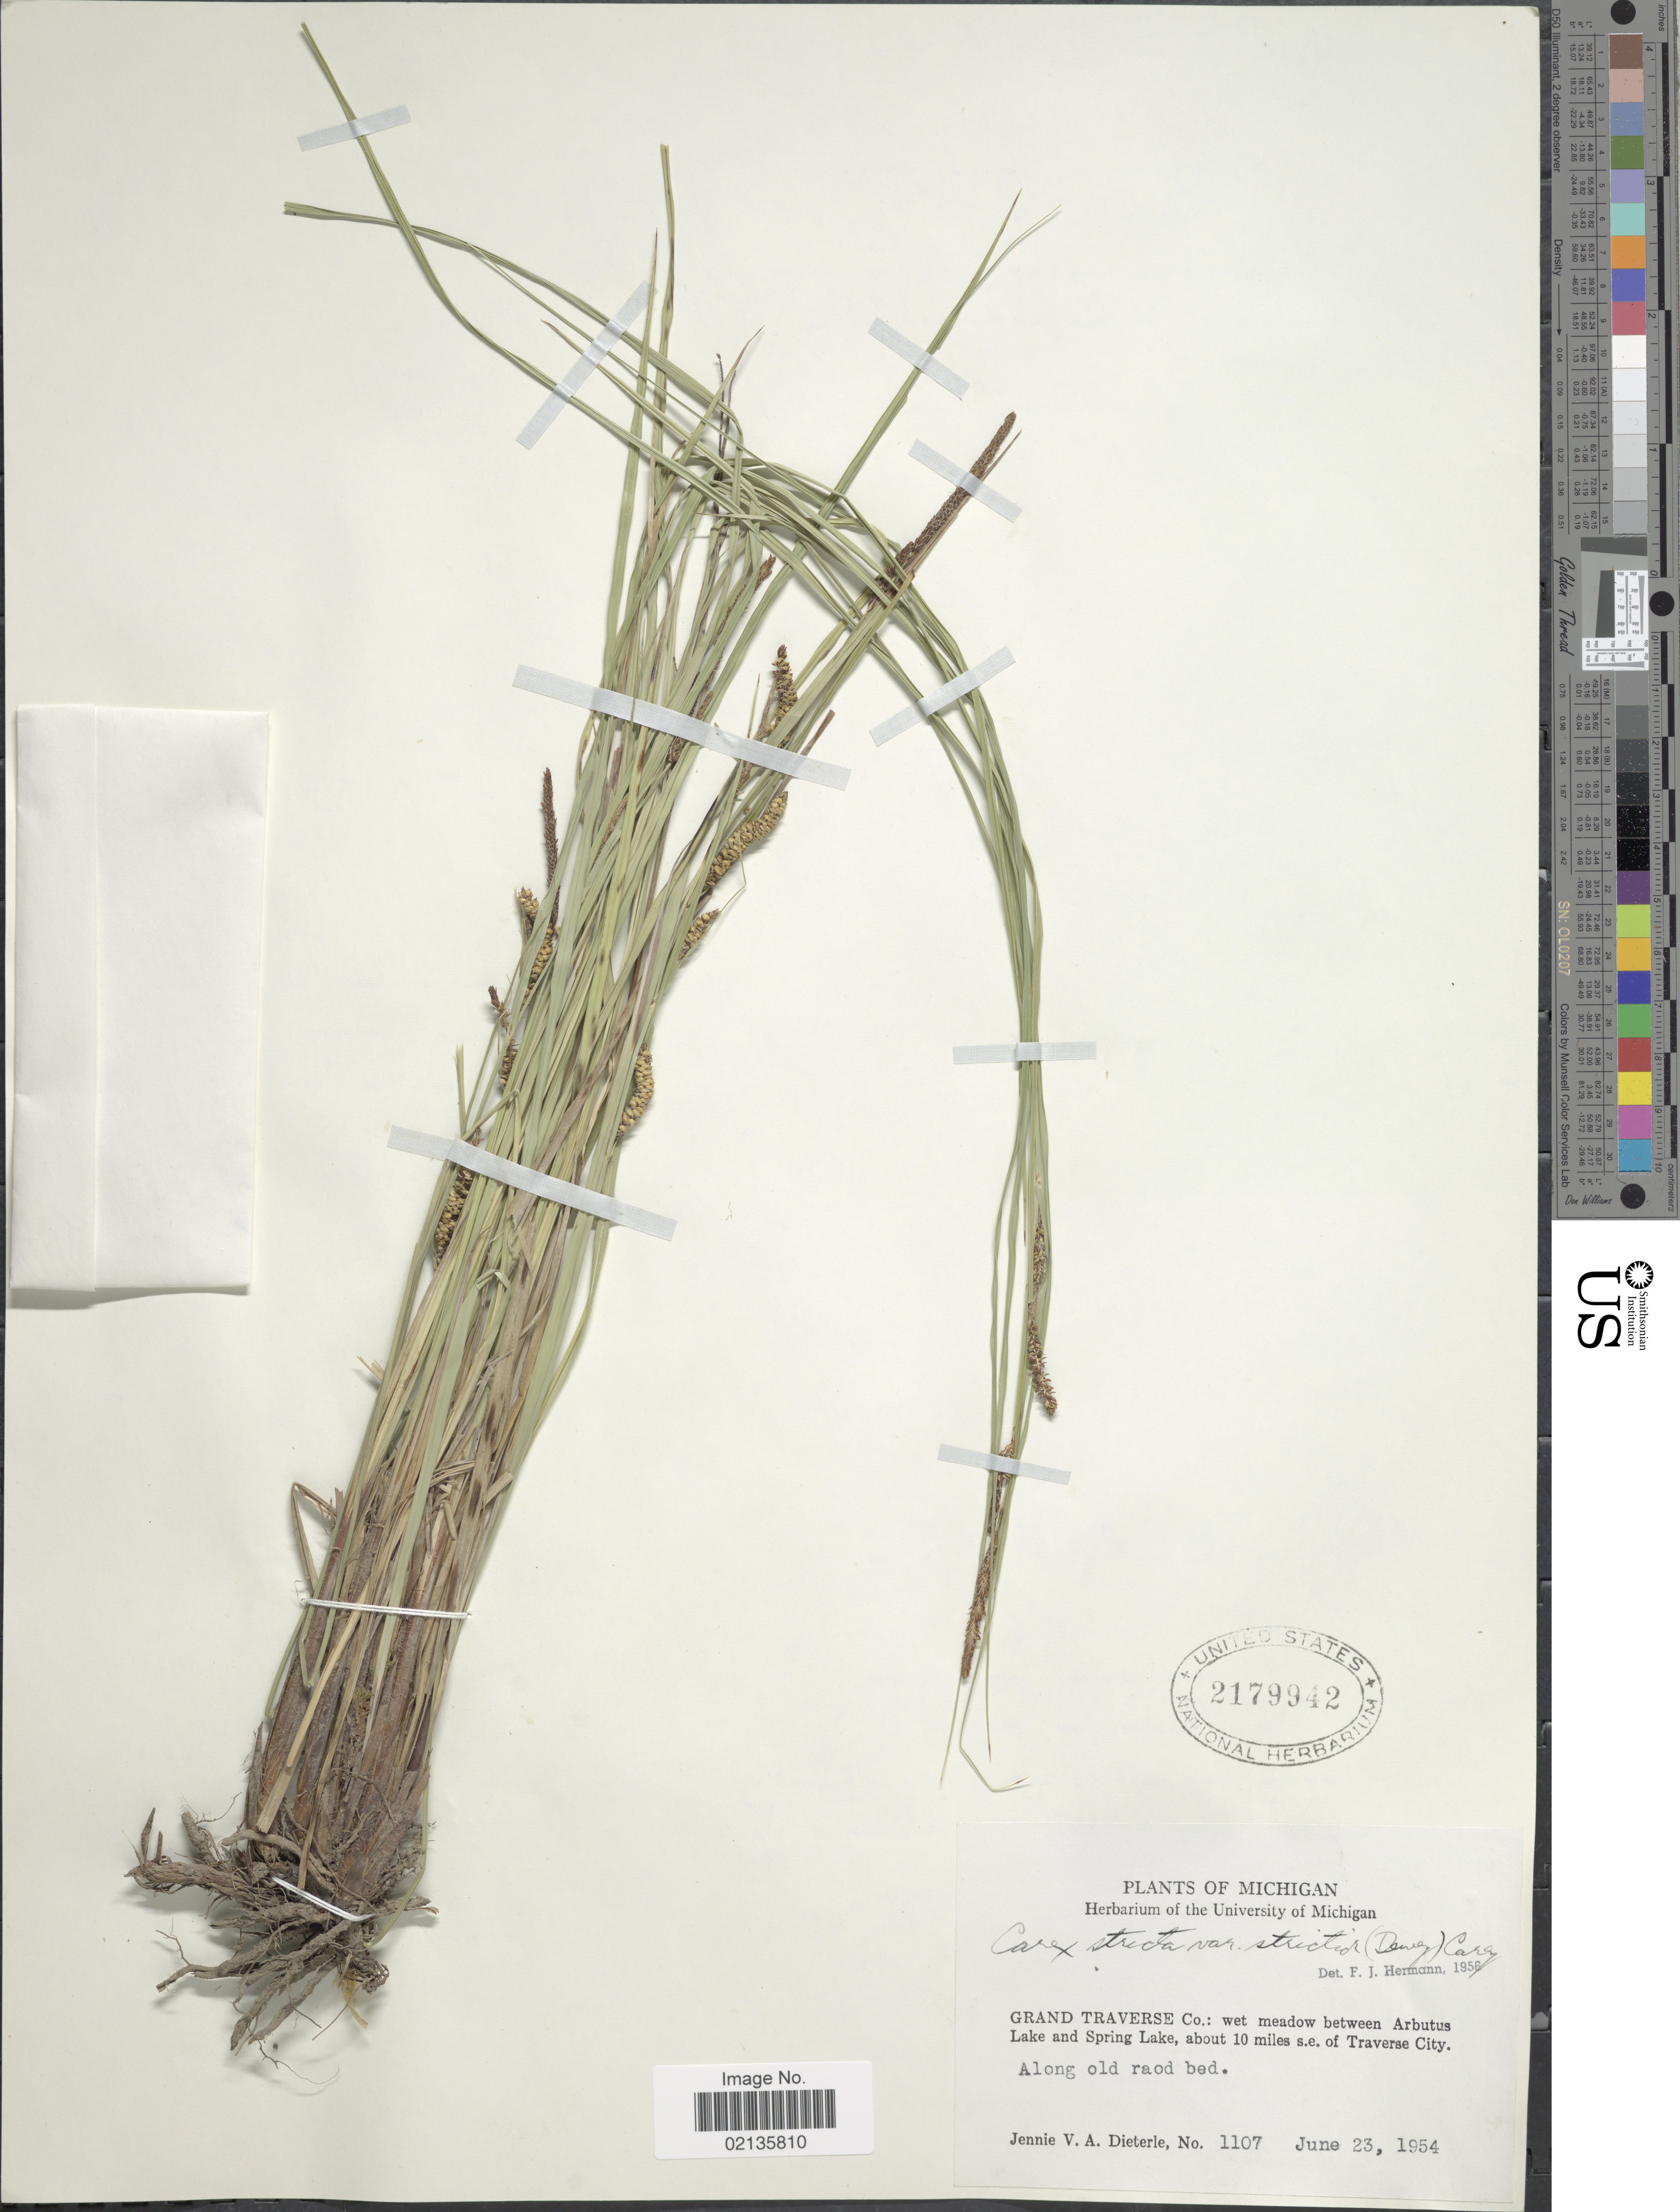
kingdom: Plantae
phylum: Tracheophyta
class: Liliopsida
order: Poales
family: Cyperaceae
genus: Carex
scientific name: Carex stricta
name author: Lam.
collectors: J. Dieterle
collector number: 1107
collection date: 1954-06-23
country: United States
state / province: Michigan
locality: Grand Traverse Co.: wet meadow between Arbutus Lake and Spring Lake, about 10 miles s.e. of Traverse City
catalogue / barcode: US 2179942